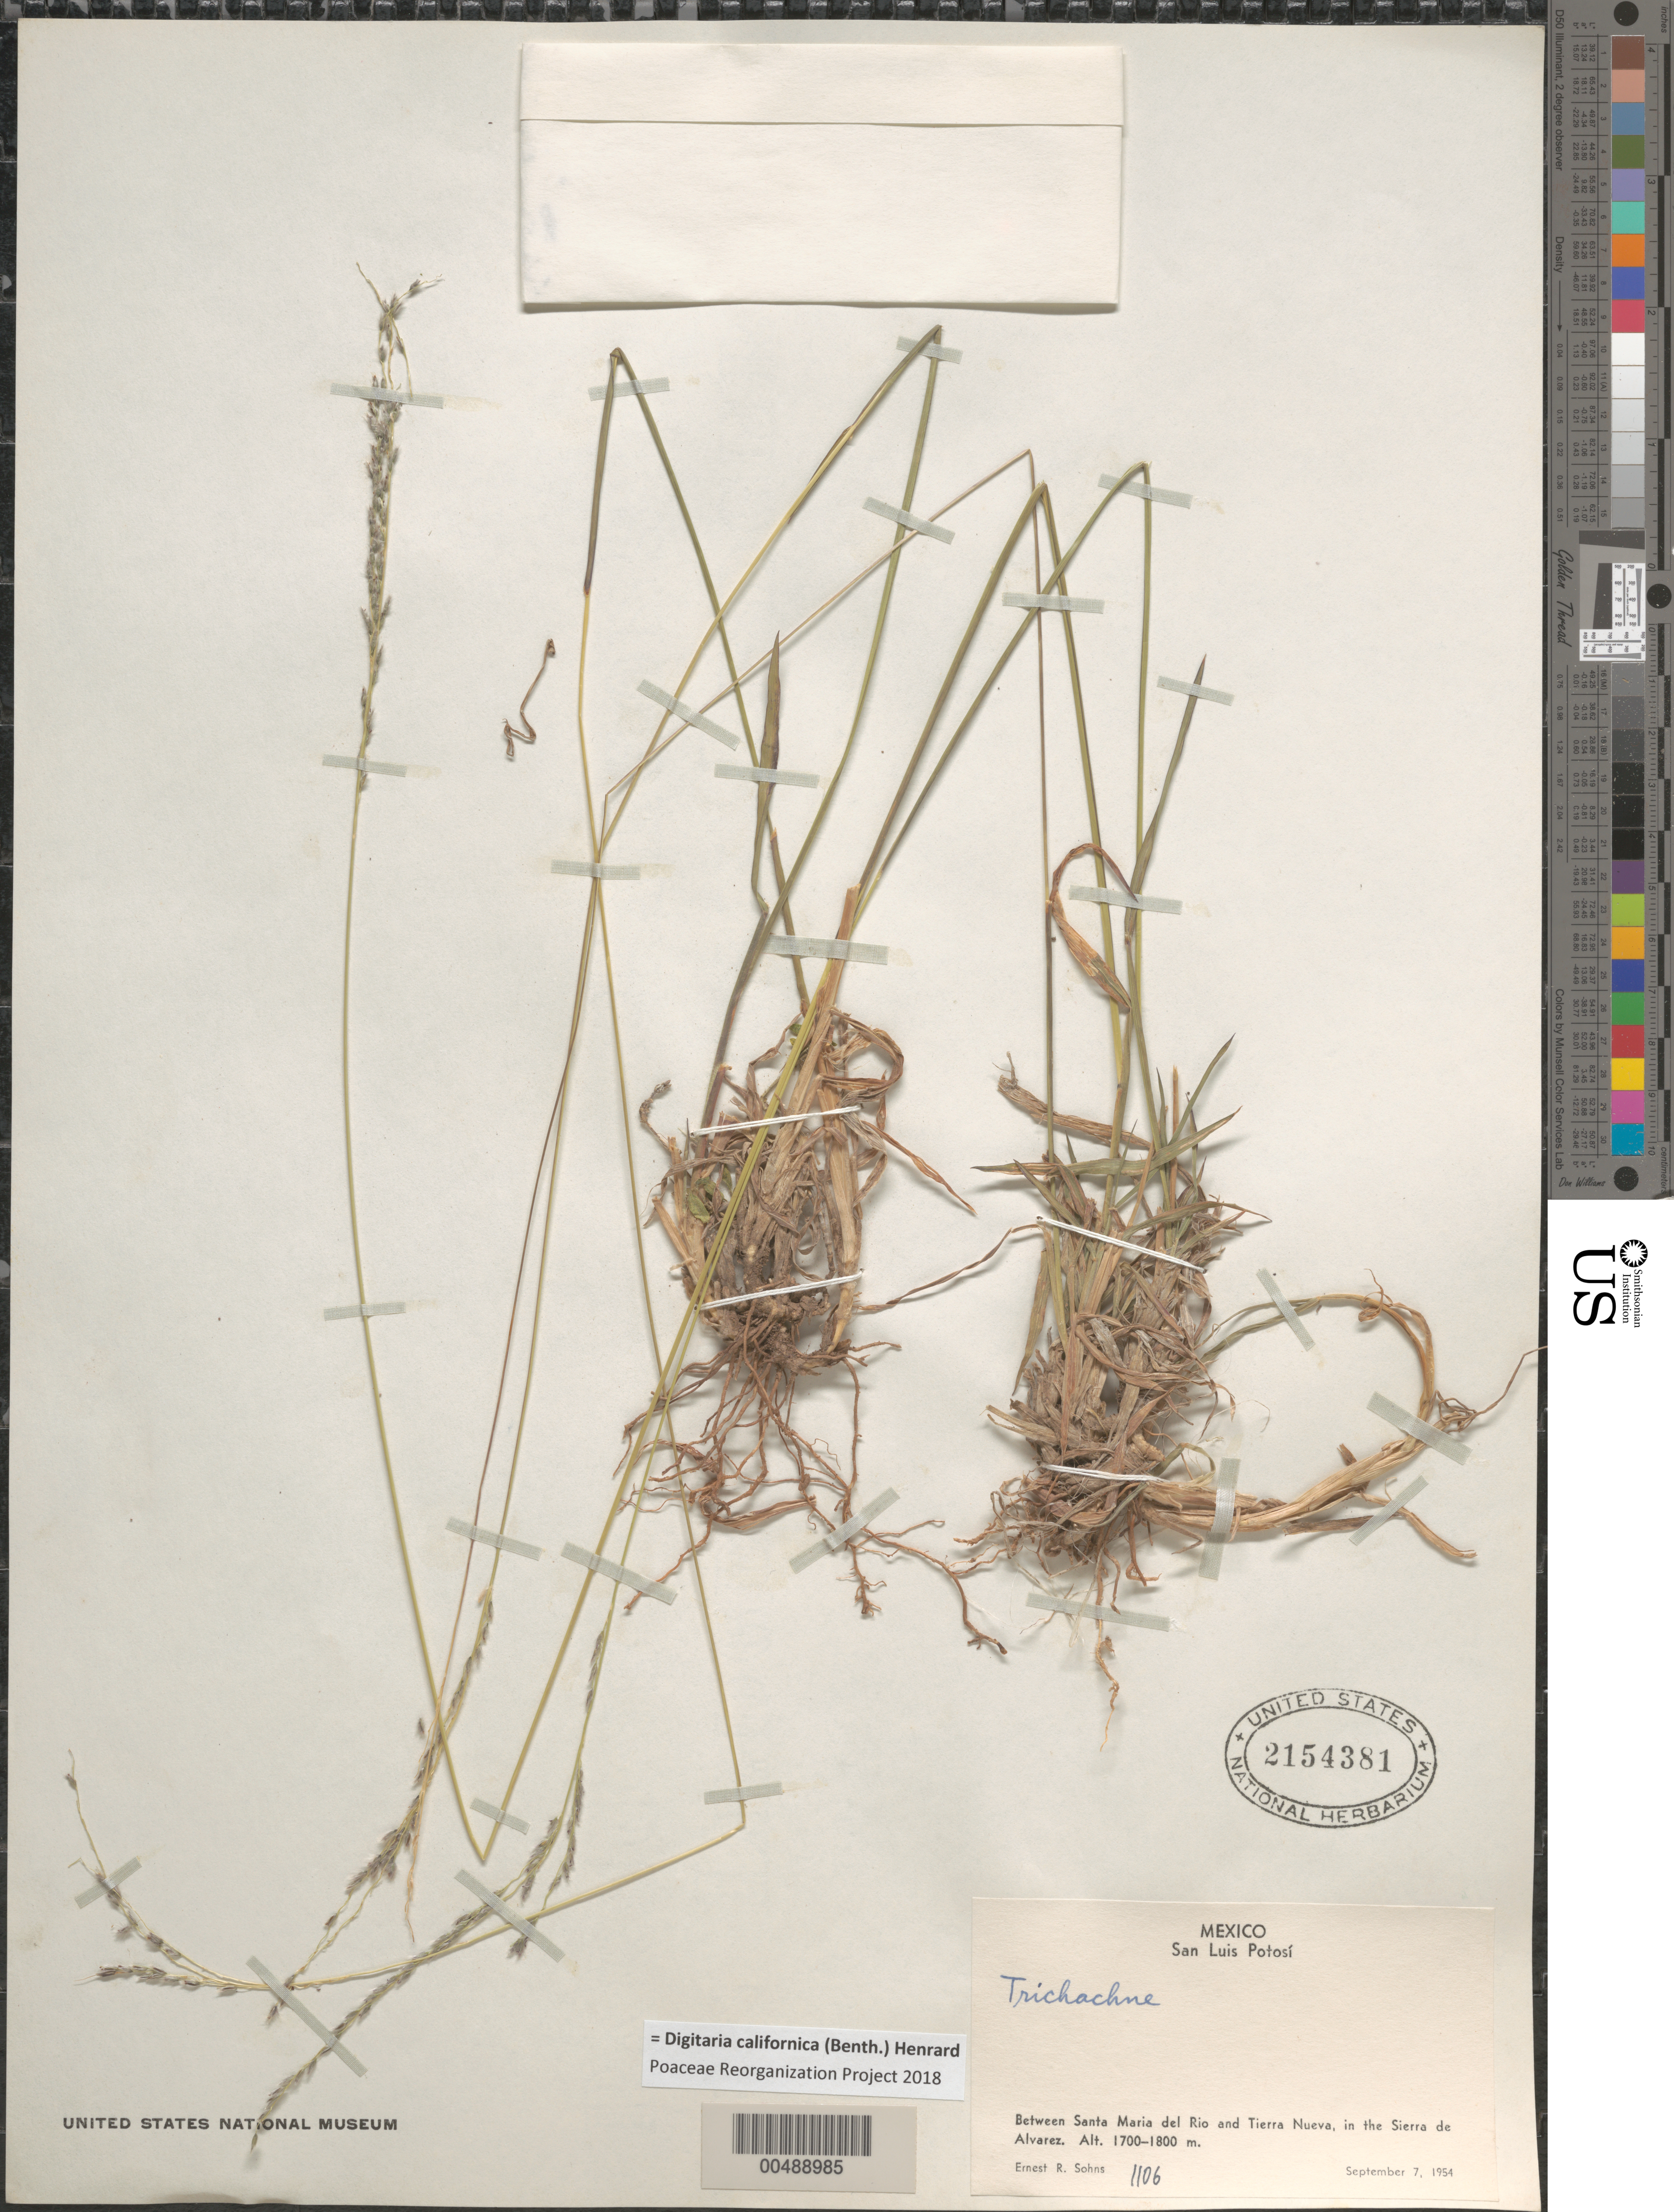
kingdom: Plantae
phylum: Tracheophyta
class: Liliopsida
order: Poales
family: Poaceae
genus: Digitaria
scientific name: Digitaria californica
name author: (Benth.) Henr.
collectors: E. R. Sohns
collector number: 1106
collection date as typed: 7 Sep 1954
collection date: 1954-09-07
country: Mexico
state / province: San Luis Potosi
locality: Between Santa Maria del Rio and Tierra Nueva, in the Sierra de Alvarez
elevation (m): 1700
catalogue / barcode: US 2154381